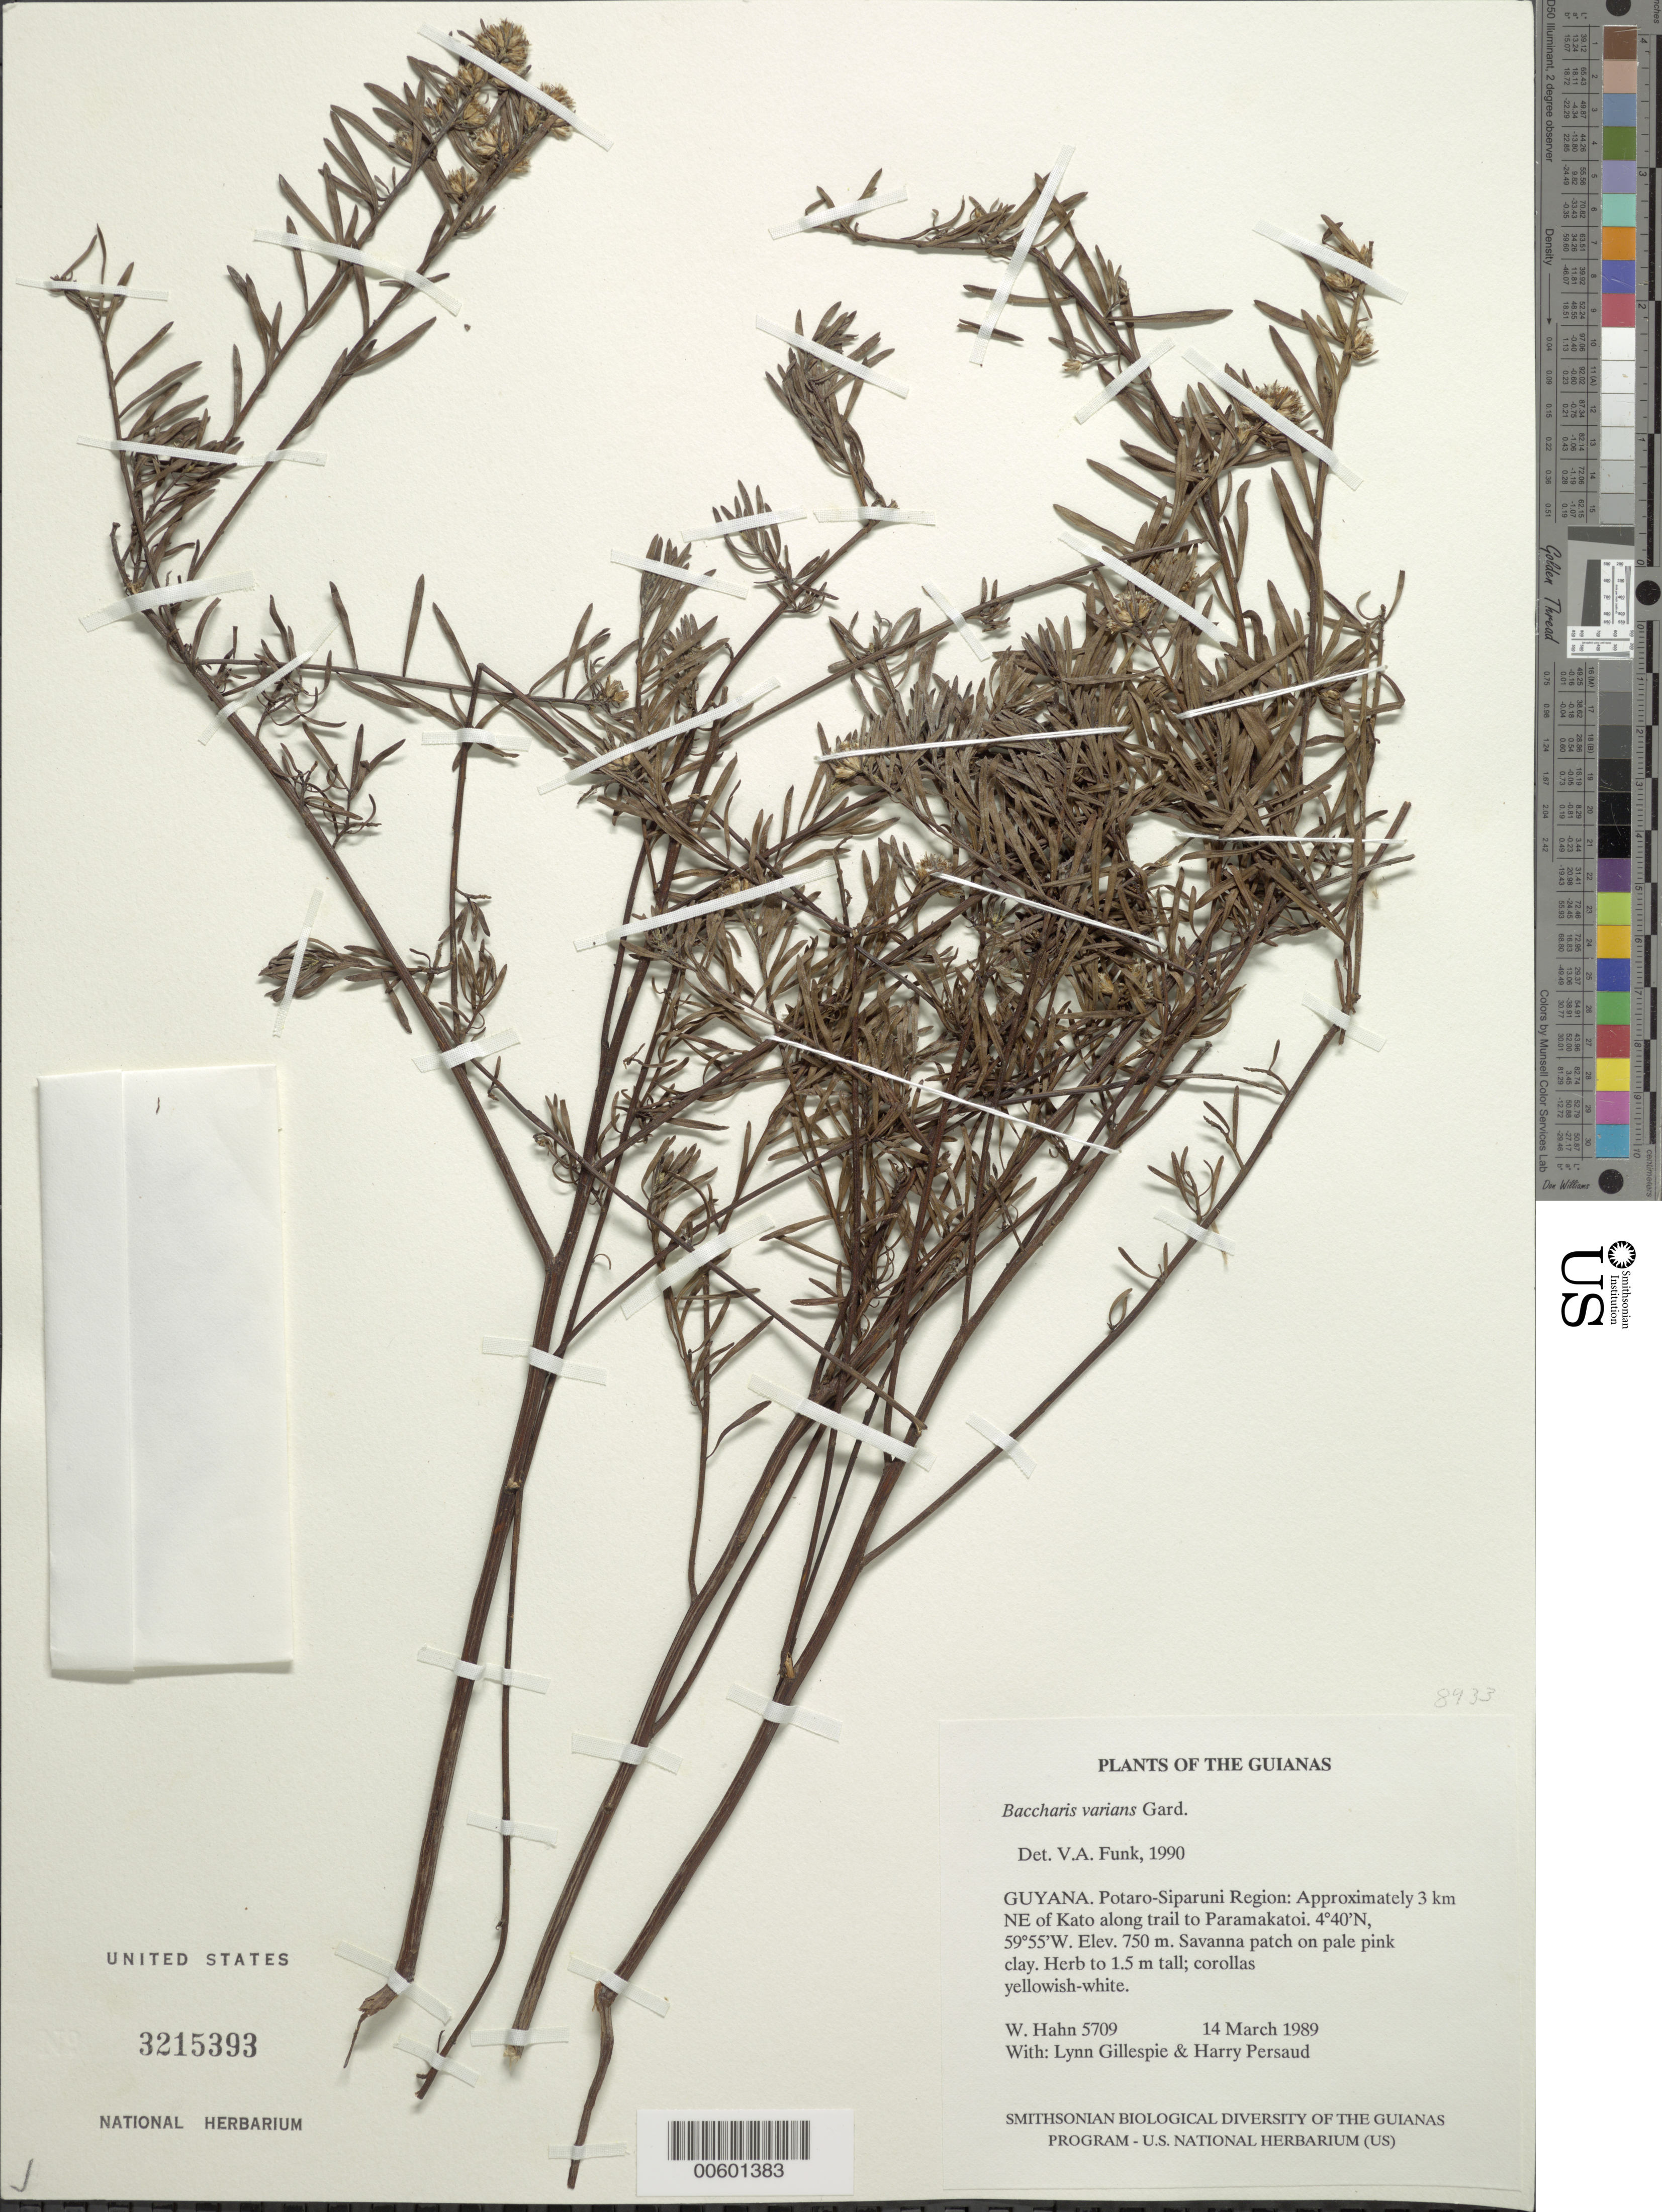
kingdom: Plantae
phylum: Tracheophyta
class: Magnoliopsida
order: Asterales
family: Asteraceae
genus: Baccharis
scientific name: Baccharis varians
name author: Gardner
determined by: Funk, Vicki A., (BOT), Smithsonian Institution - National Museum of Natural History (UNITED STATES)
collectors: W. Hahn, L. J. Gillespie & H. Persaud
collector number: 5709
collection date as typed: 14 March 1989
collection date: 1989-03-14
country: Guyana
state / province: Potaro-Siparuni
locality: Approximately 3 km NE of Kato along trail to Paramakatoi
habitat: Savanna patch on pale pink clay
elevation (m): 750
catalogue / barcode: US 3215393